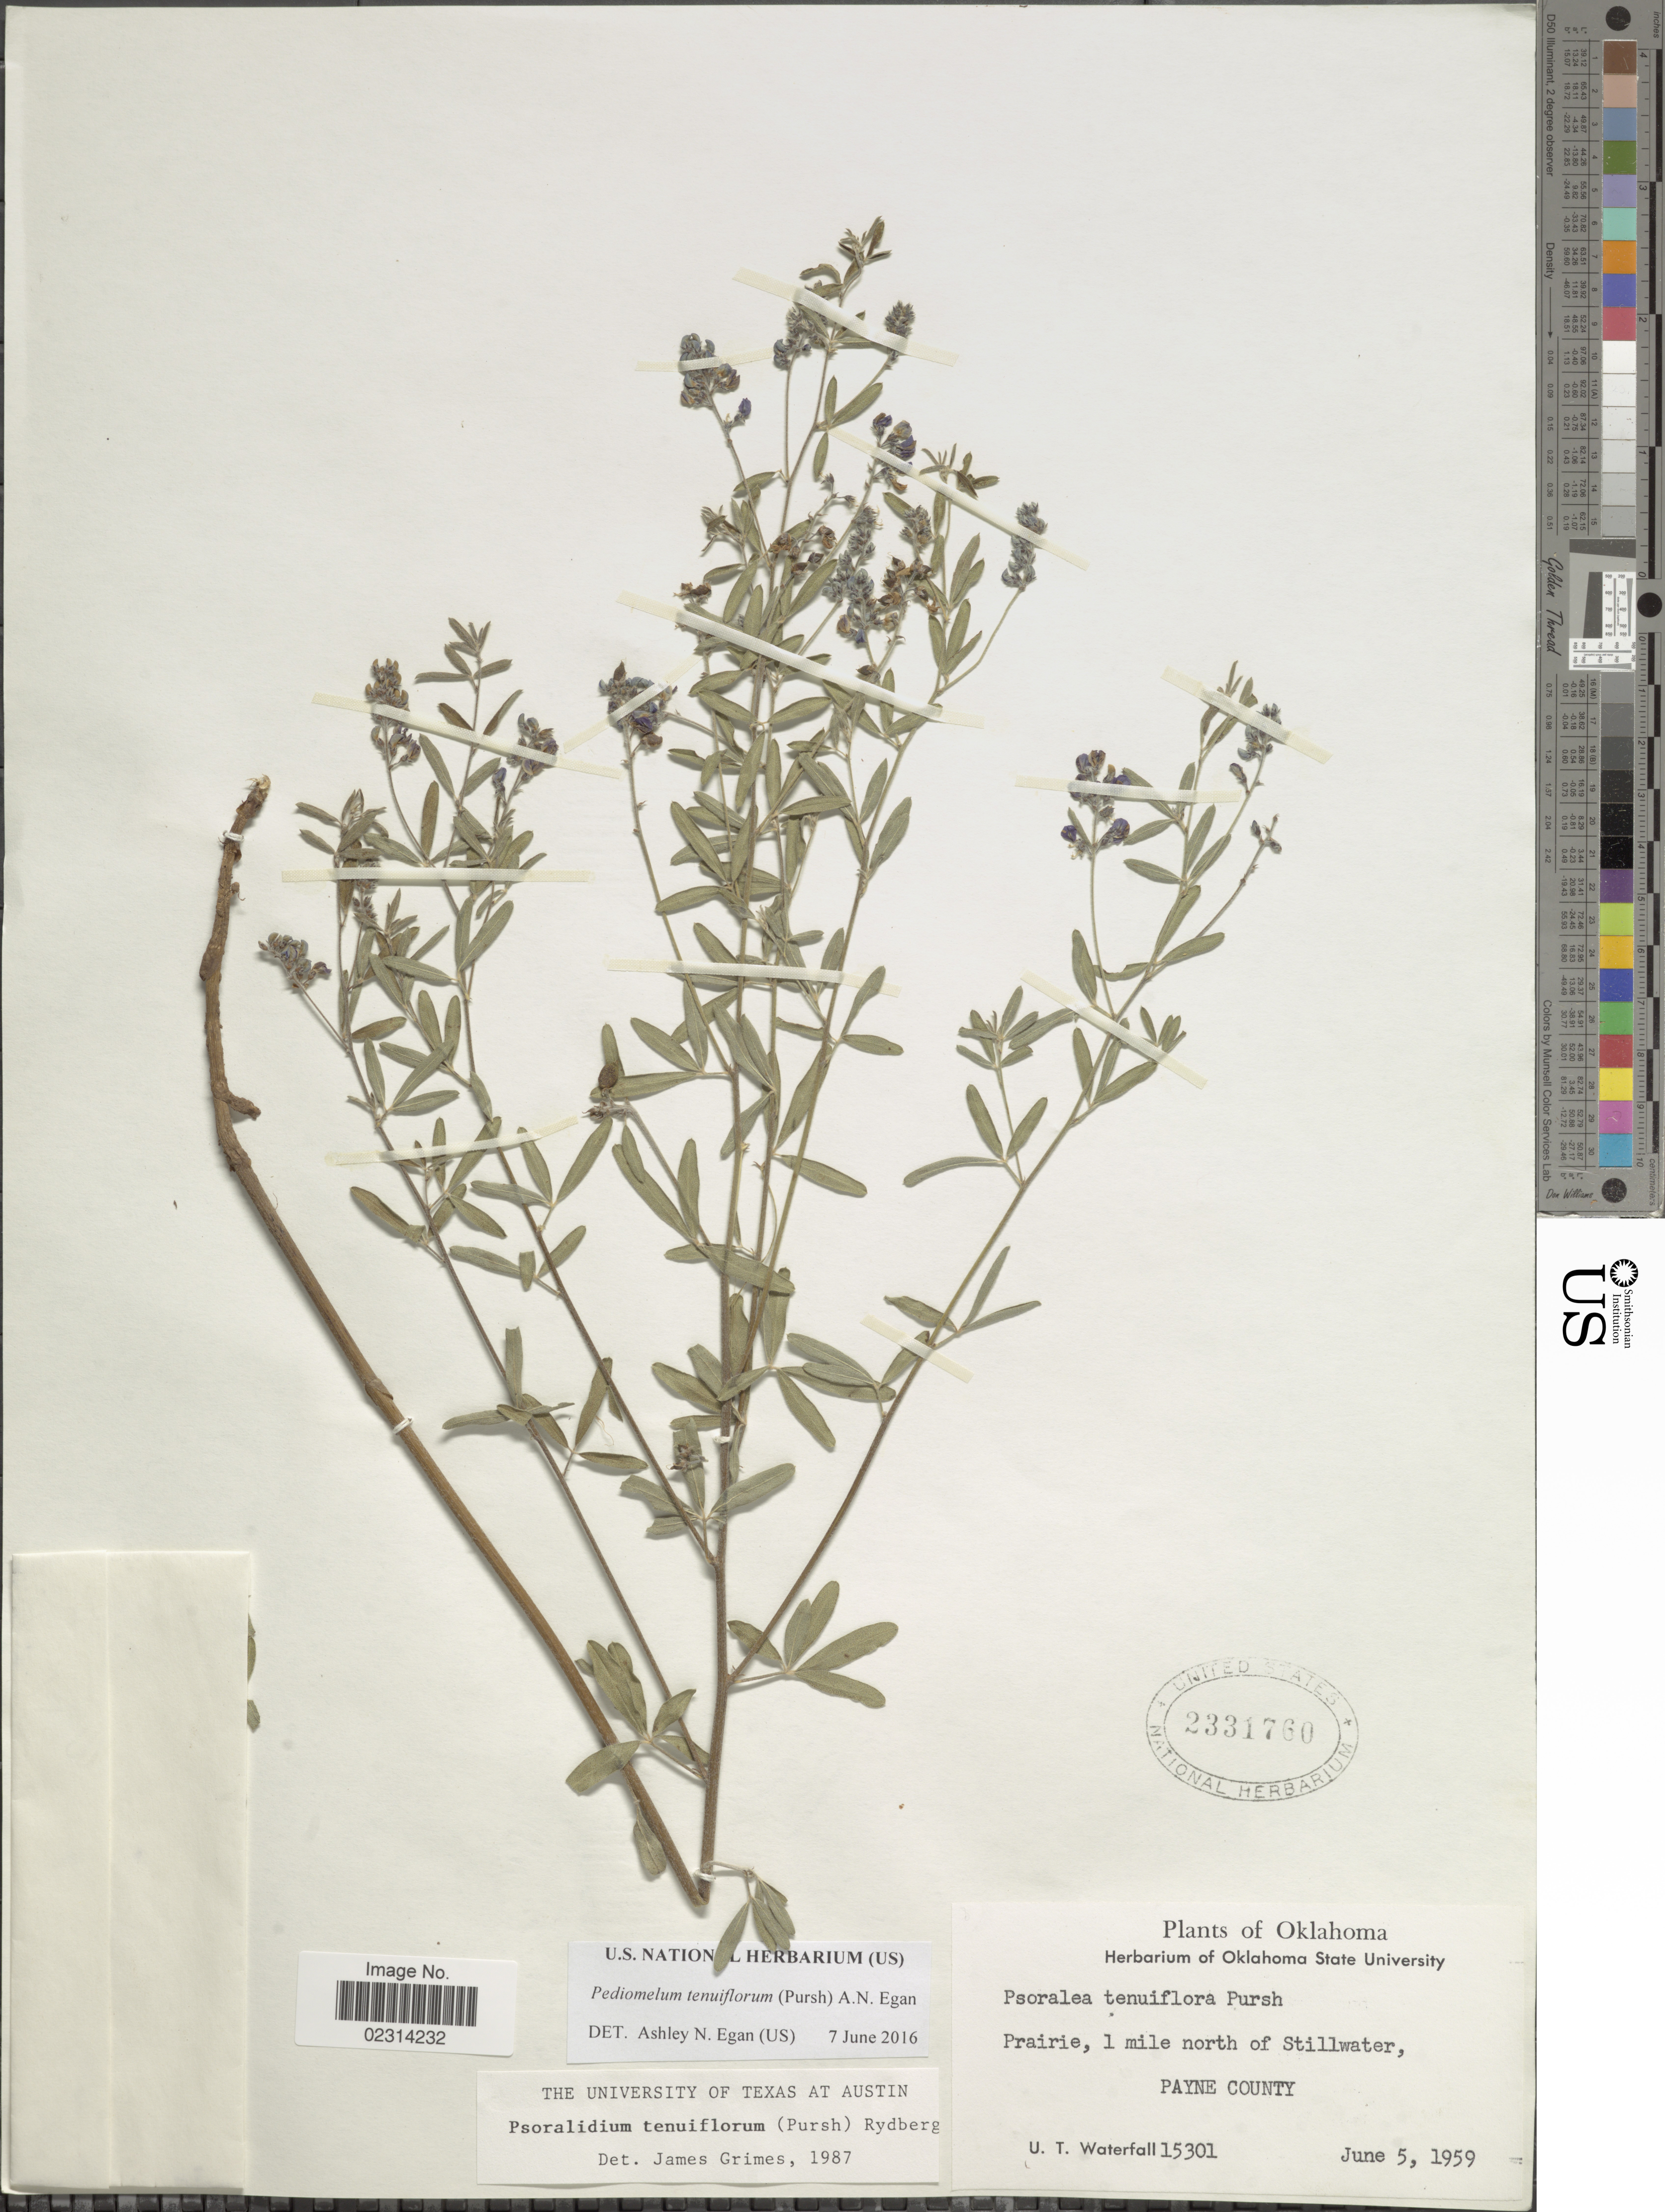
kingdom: Plantae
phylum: Tracheophyta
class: Magnoliopsida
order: Fabales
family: Fabaceae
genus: Psoralidium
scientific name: Psoralidium tenuiflorum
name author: (Pursh) Rydb.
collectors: U. T. Waterfall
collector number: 15301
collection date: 1959-06-05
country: United States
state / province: Oklahoma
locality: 1 mile north of Stillwater, Payne County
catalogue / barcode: US 2331760